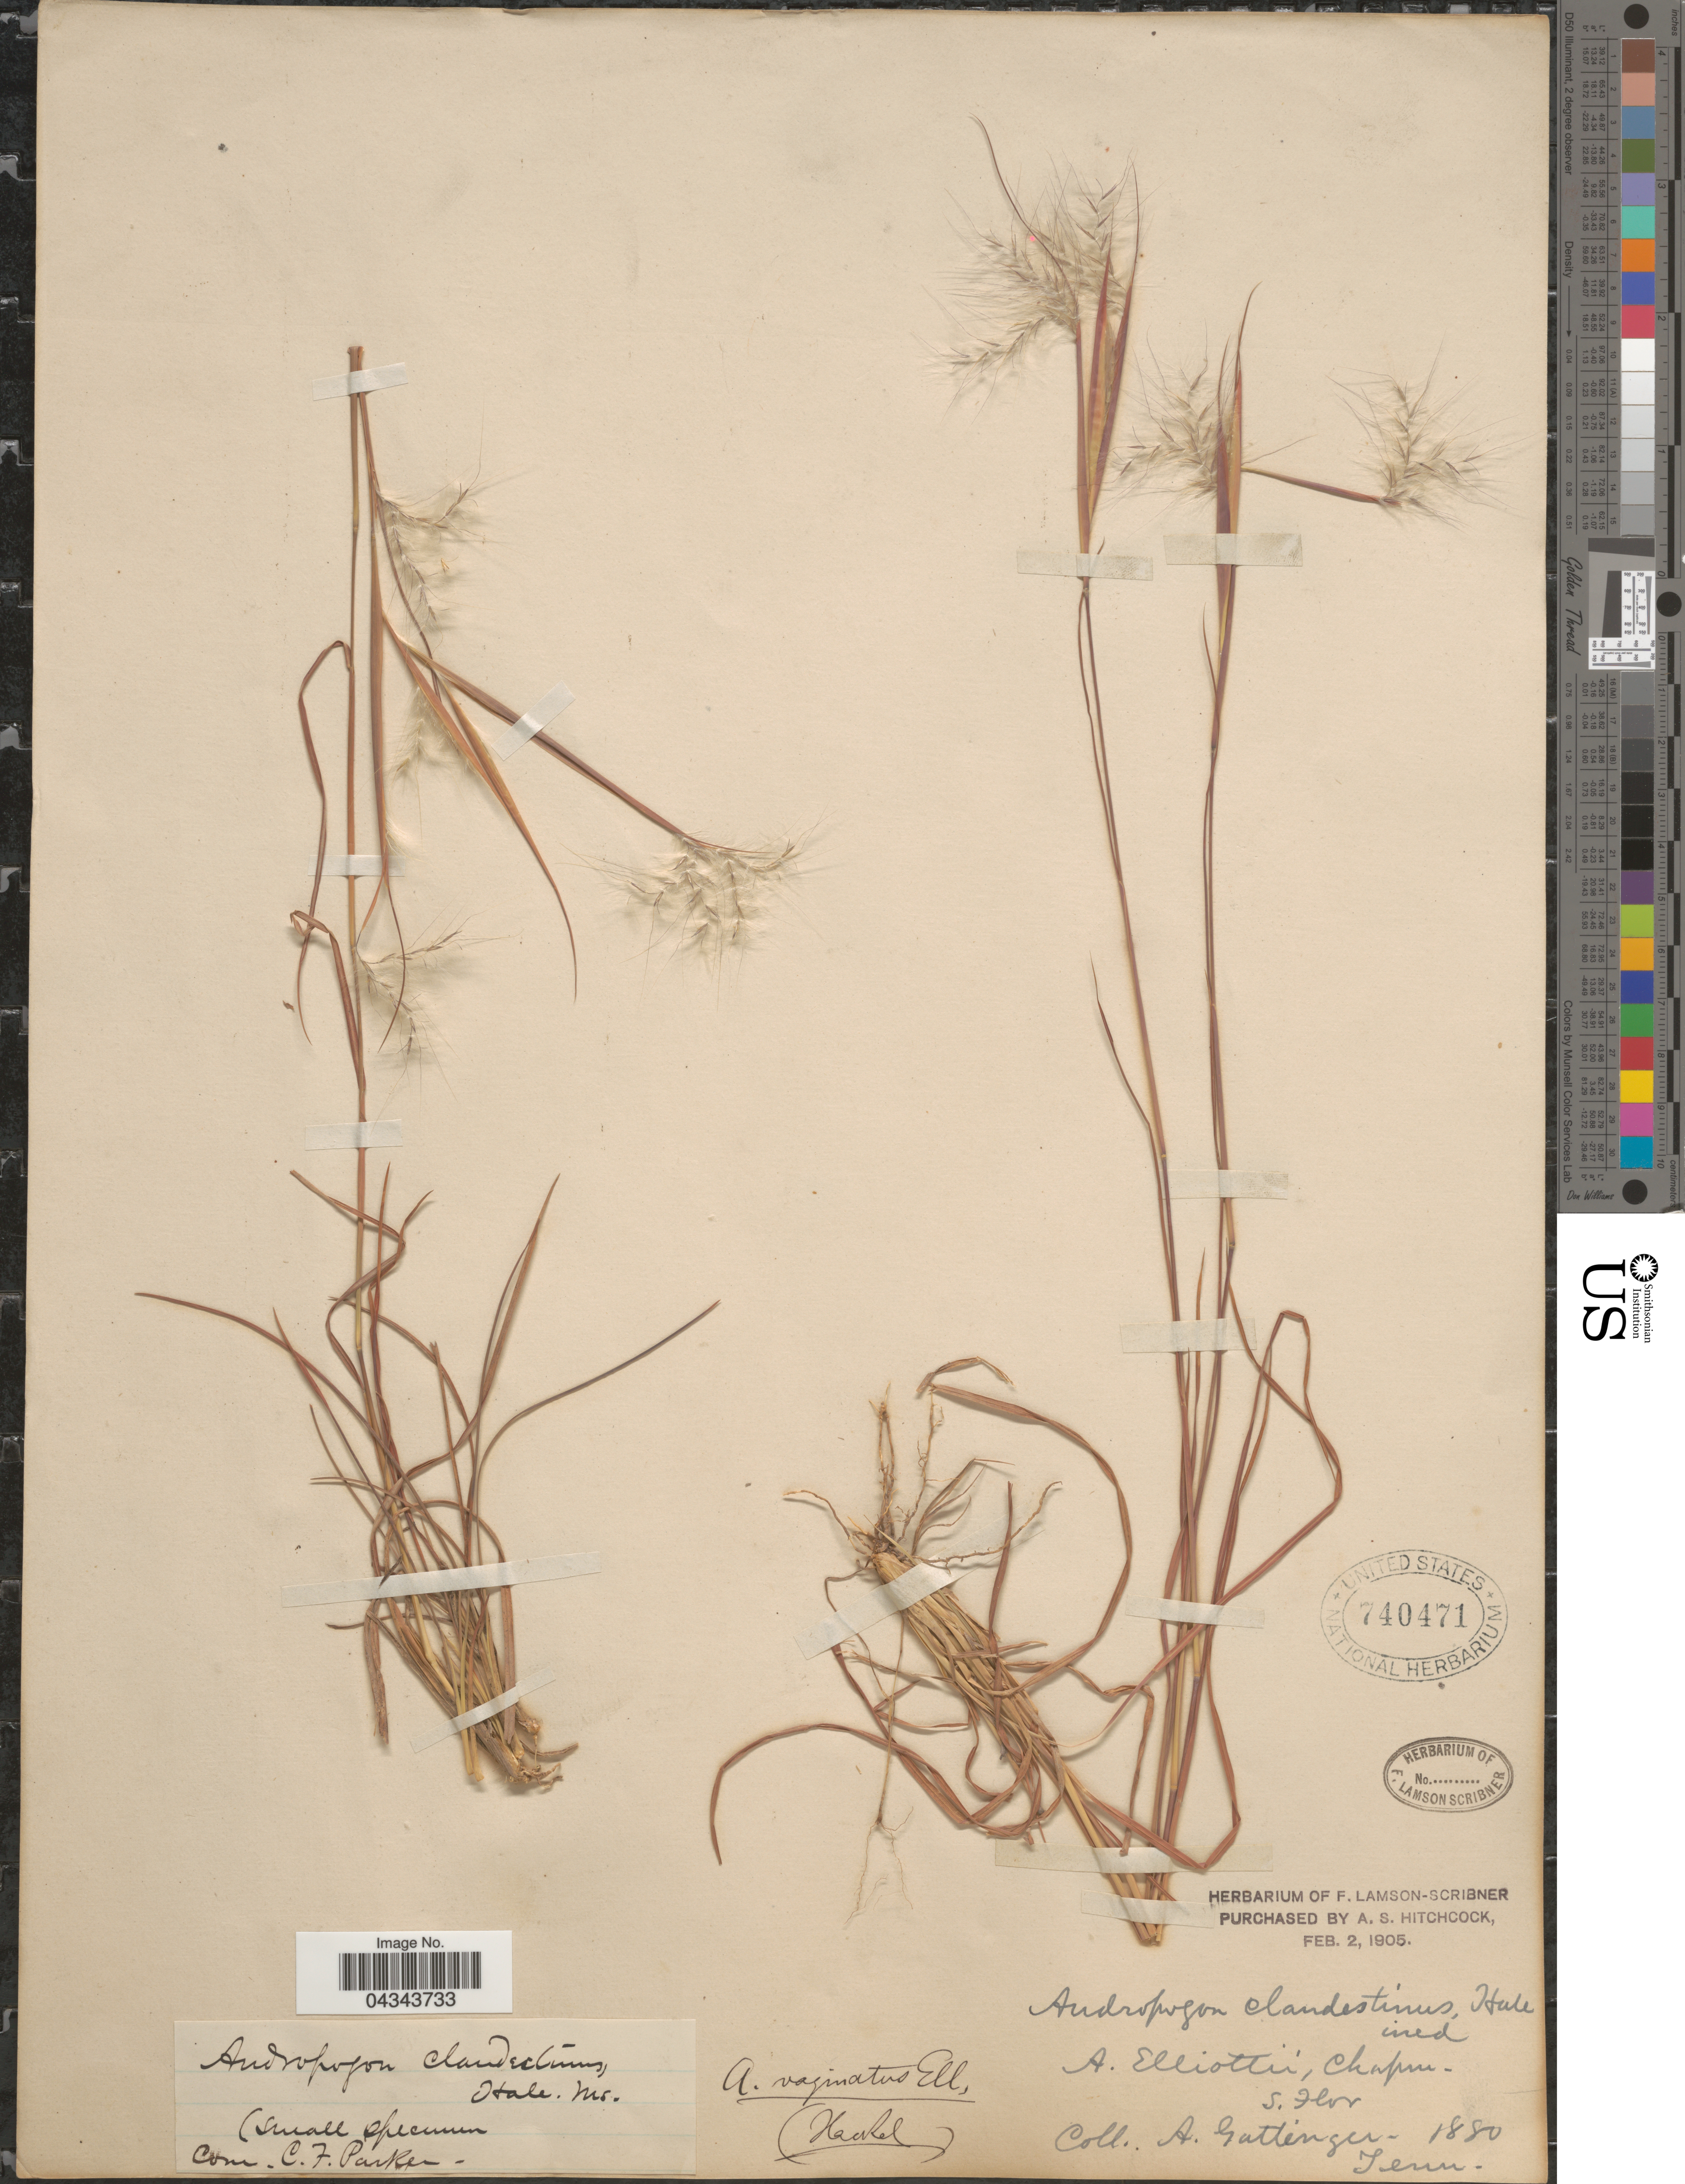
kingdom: Plantae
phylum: Tracheophyta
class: Liliopsida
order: Poales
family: Poaceae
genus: Andropogon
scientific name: Andropogon ternarius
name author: Michx.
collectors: A. Gattinger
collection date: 1880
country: United States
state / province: Tennessee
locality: S. Flor. Tenn.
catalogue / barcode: US 740471